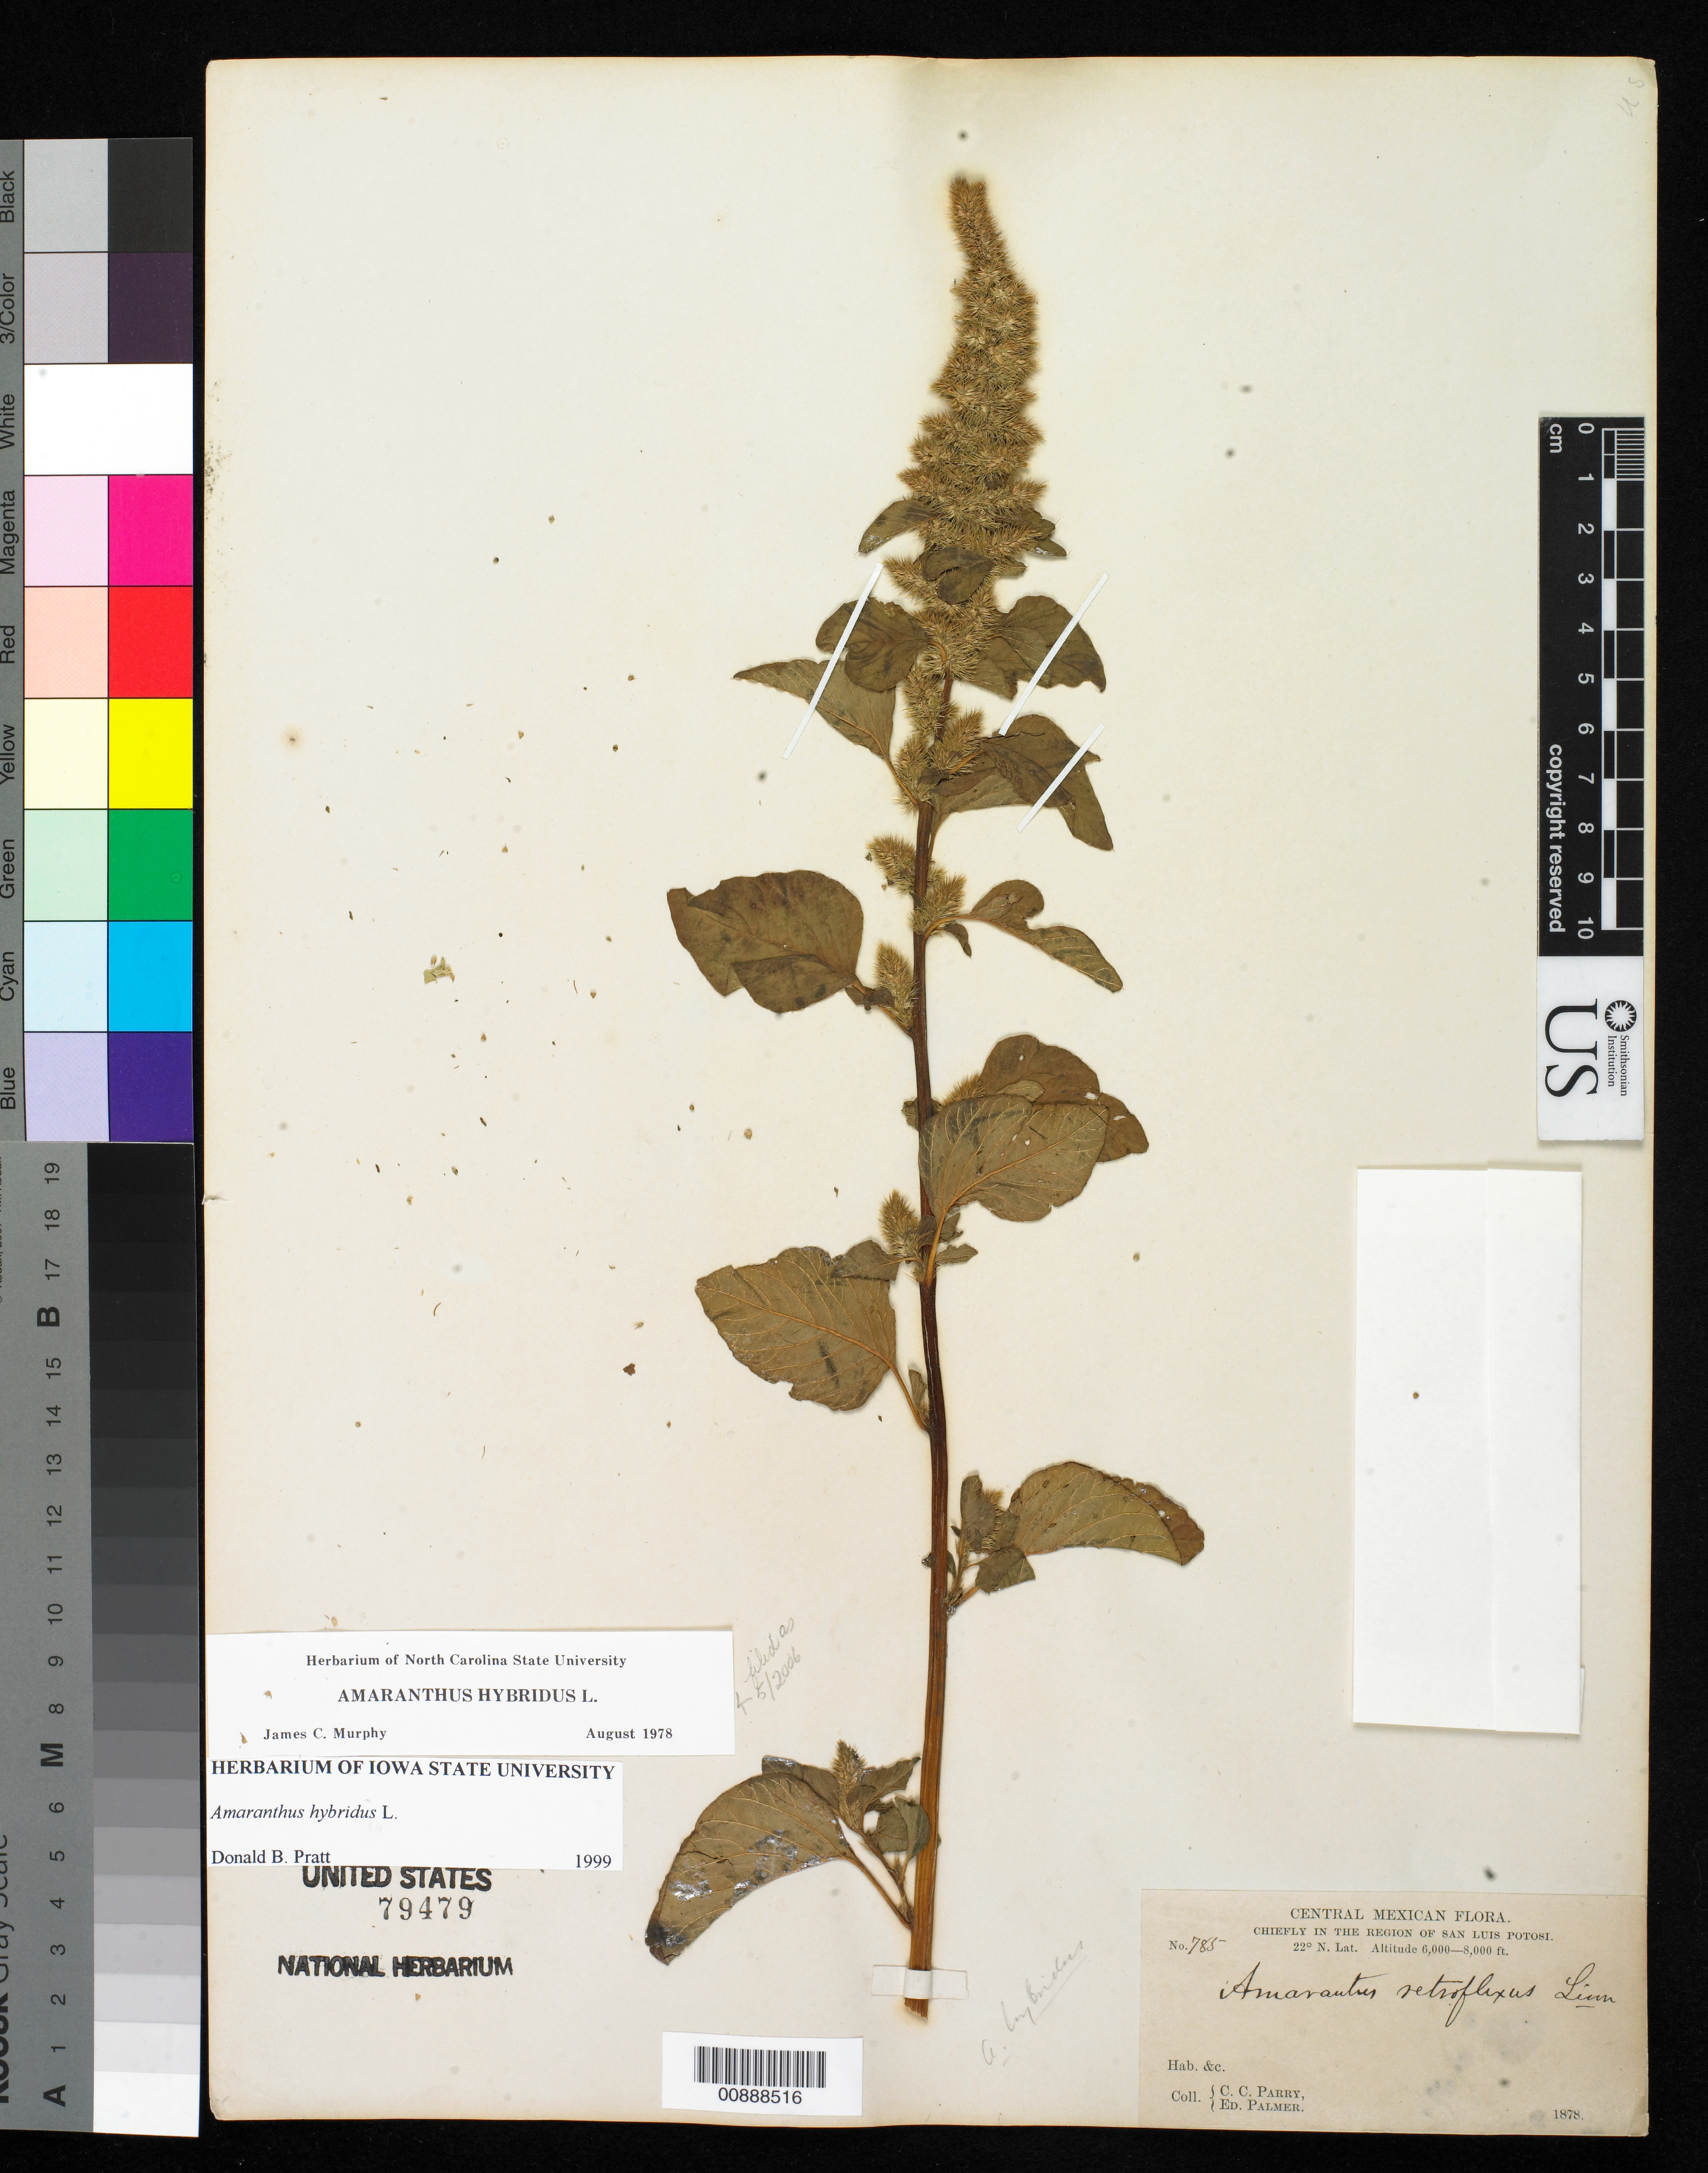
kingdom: Plantae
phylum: Tracheophyta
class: Magnoliopsida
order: Caryophyllales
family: Amaranthaceae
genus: Amaranthus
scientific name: Amaranthus hybridus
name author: L.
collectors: C. C. Parry & E. Palmer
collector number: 785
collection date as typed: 1878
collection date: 1878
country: Mexico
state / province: San Luis Potosí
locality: Chiefly in the region of San Luis Potosí.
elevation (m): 1829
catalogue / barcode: US 79479